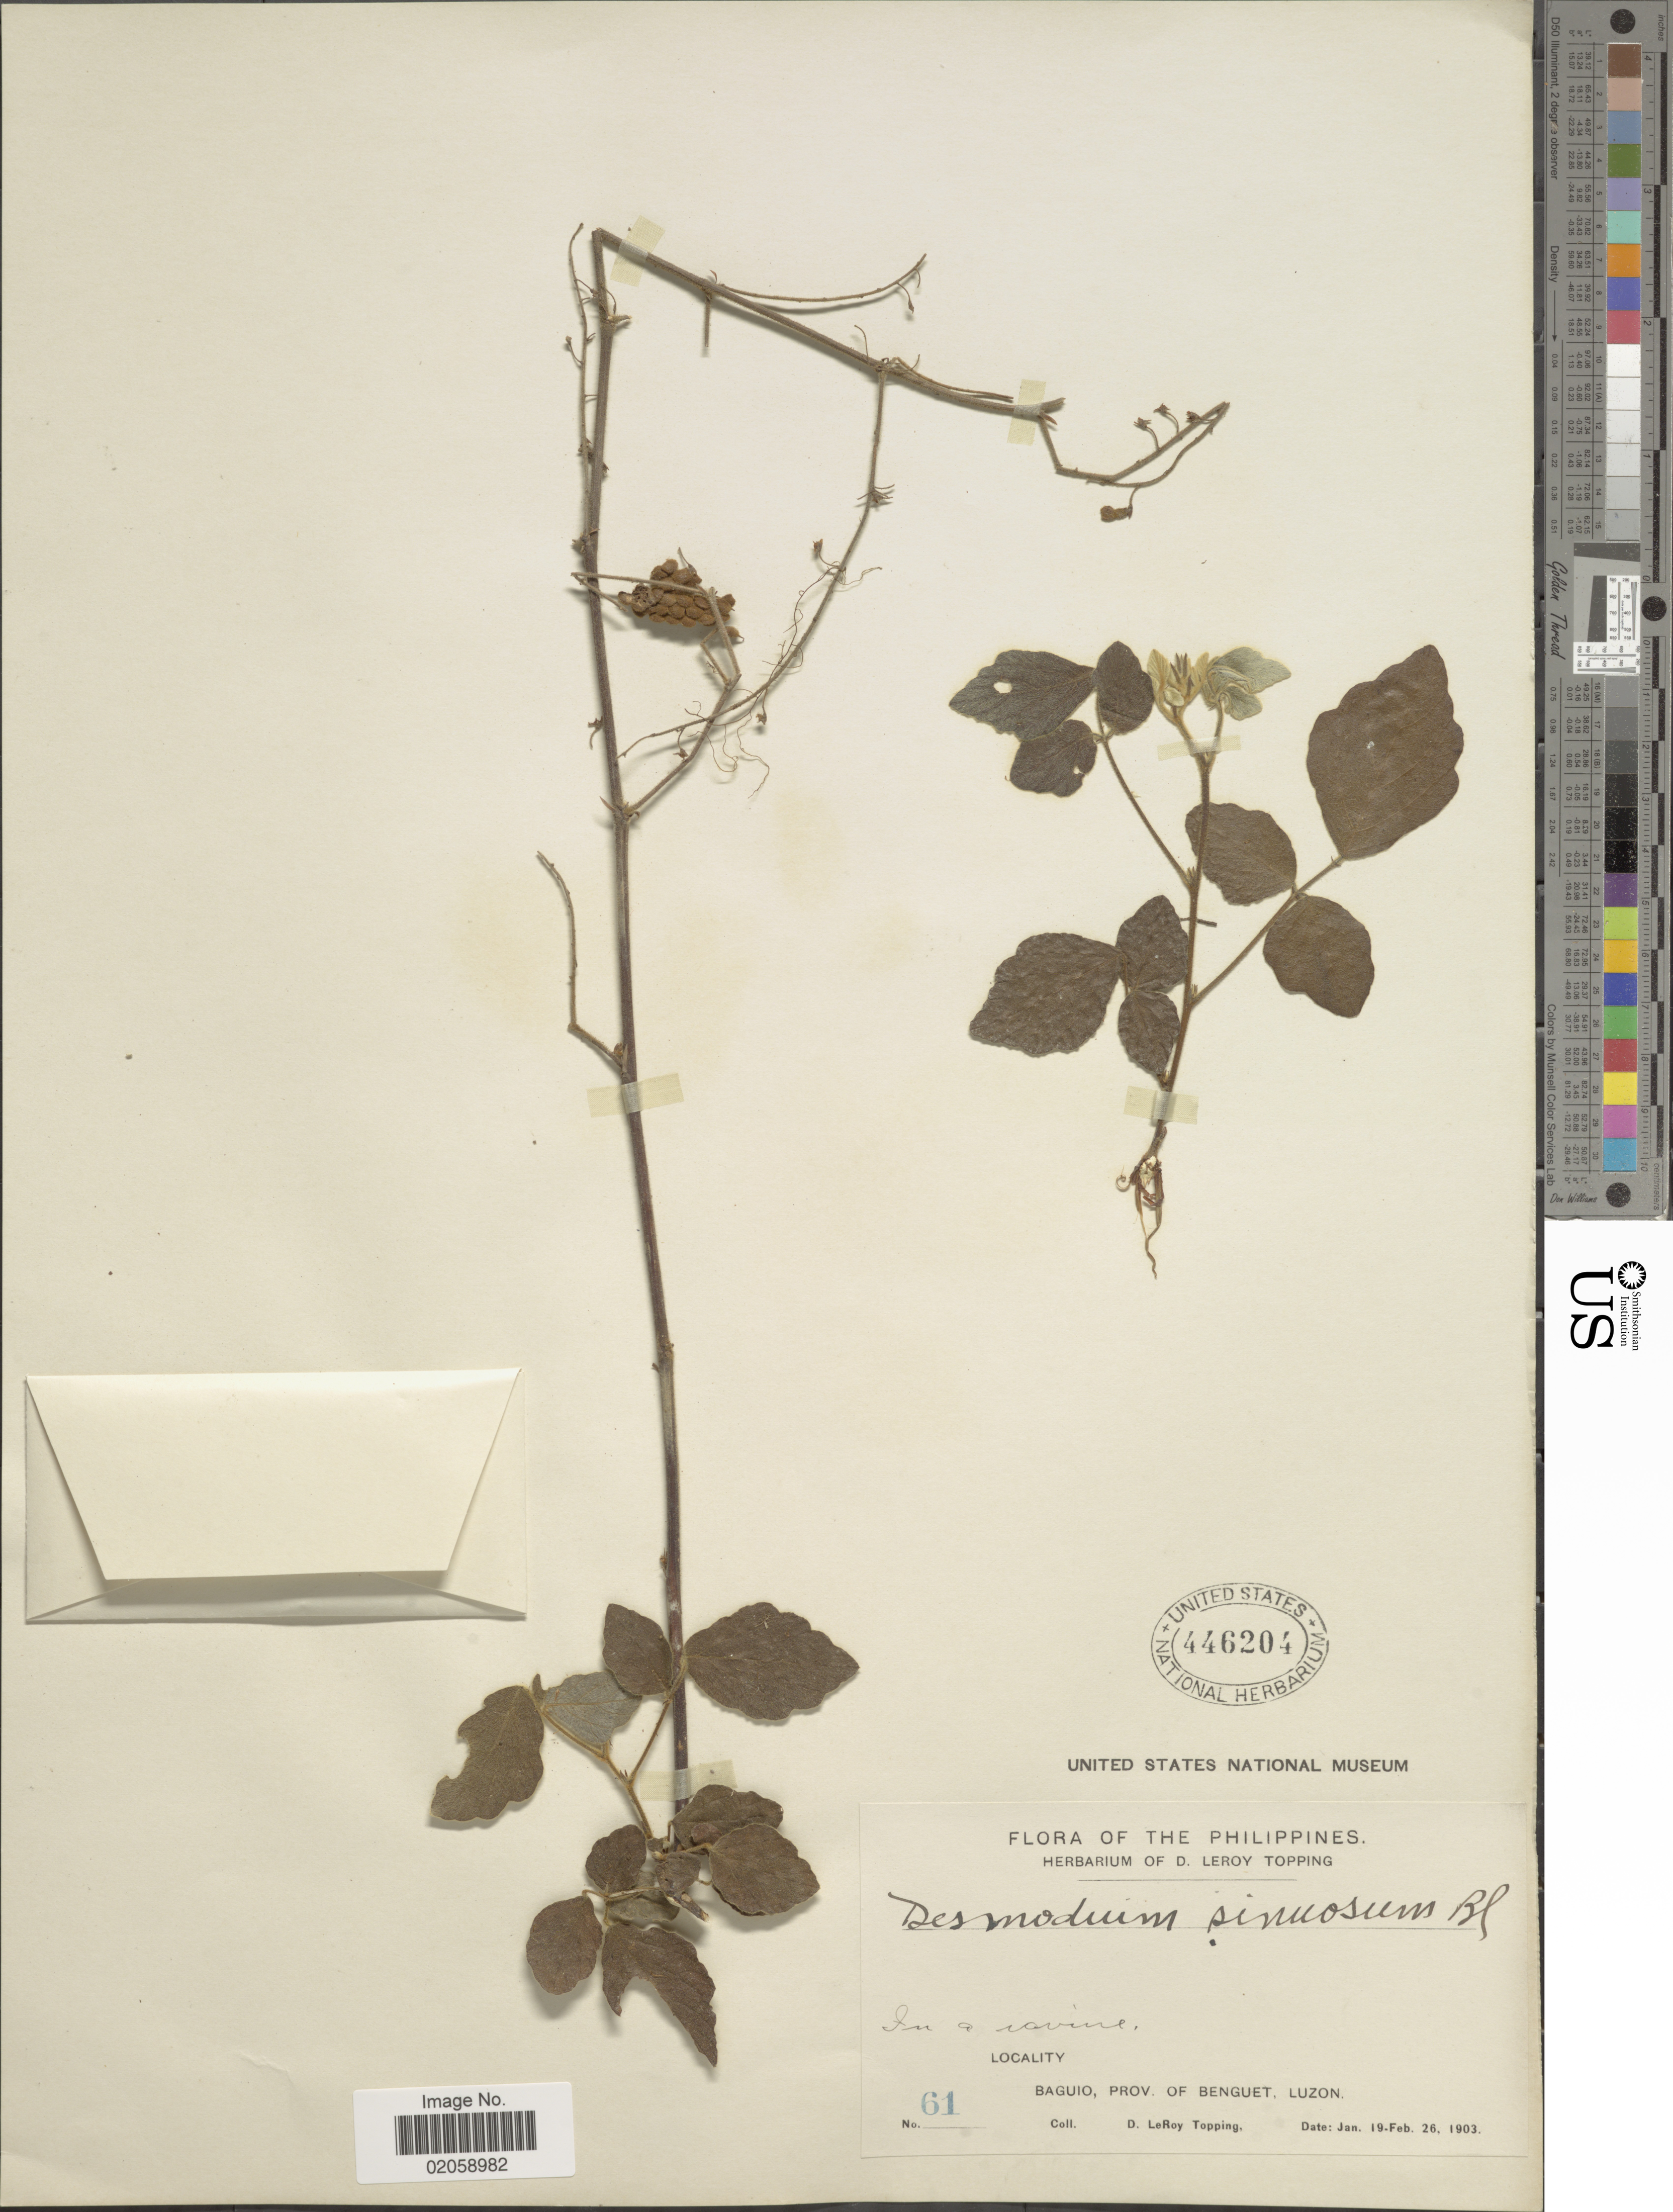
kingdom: Plantae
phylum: Tracheophyta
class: Magnoliopsida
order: Fabales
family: Fabaceae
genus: Puhuaea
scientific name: Puhuaea sequax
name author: (Wall.) H. Ohashi & K. Ohashi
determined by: Strong, Mark T., (BOT), Smithsonian Institution - National Museum of Natural History (UNITED STATES)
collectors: D. L. Topping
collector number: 61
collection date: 1903-01-19/1903-02-26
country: Philippines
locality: In a ravine. Baguio, Prov. of Benguet, Luzon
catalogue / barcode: US 446204